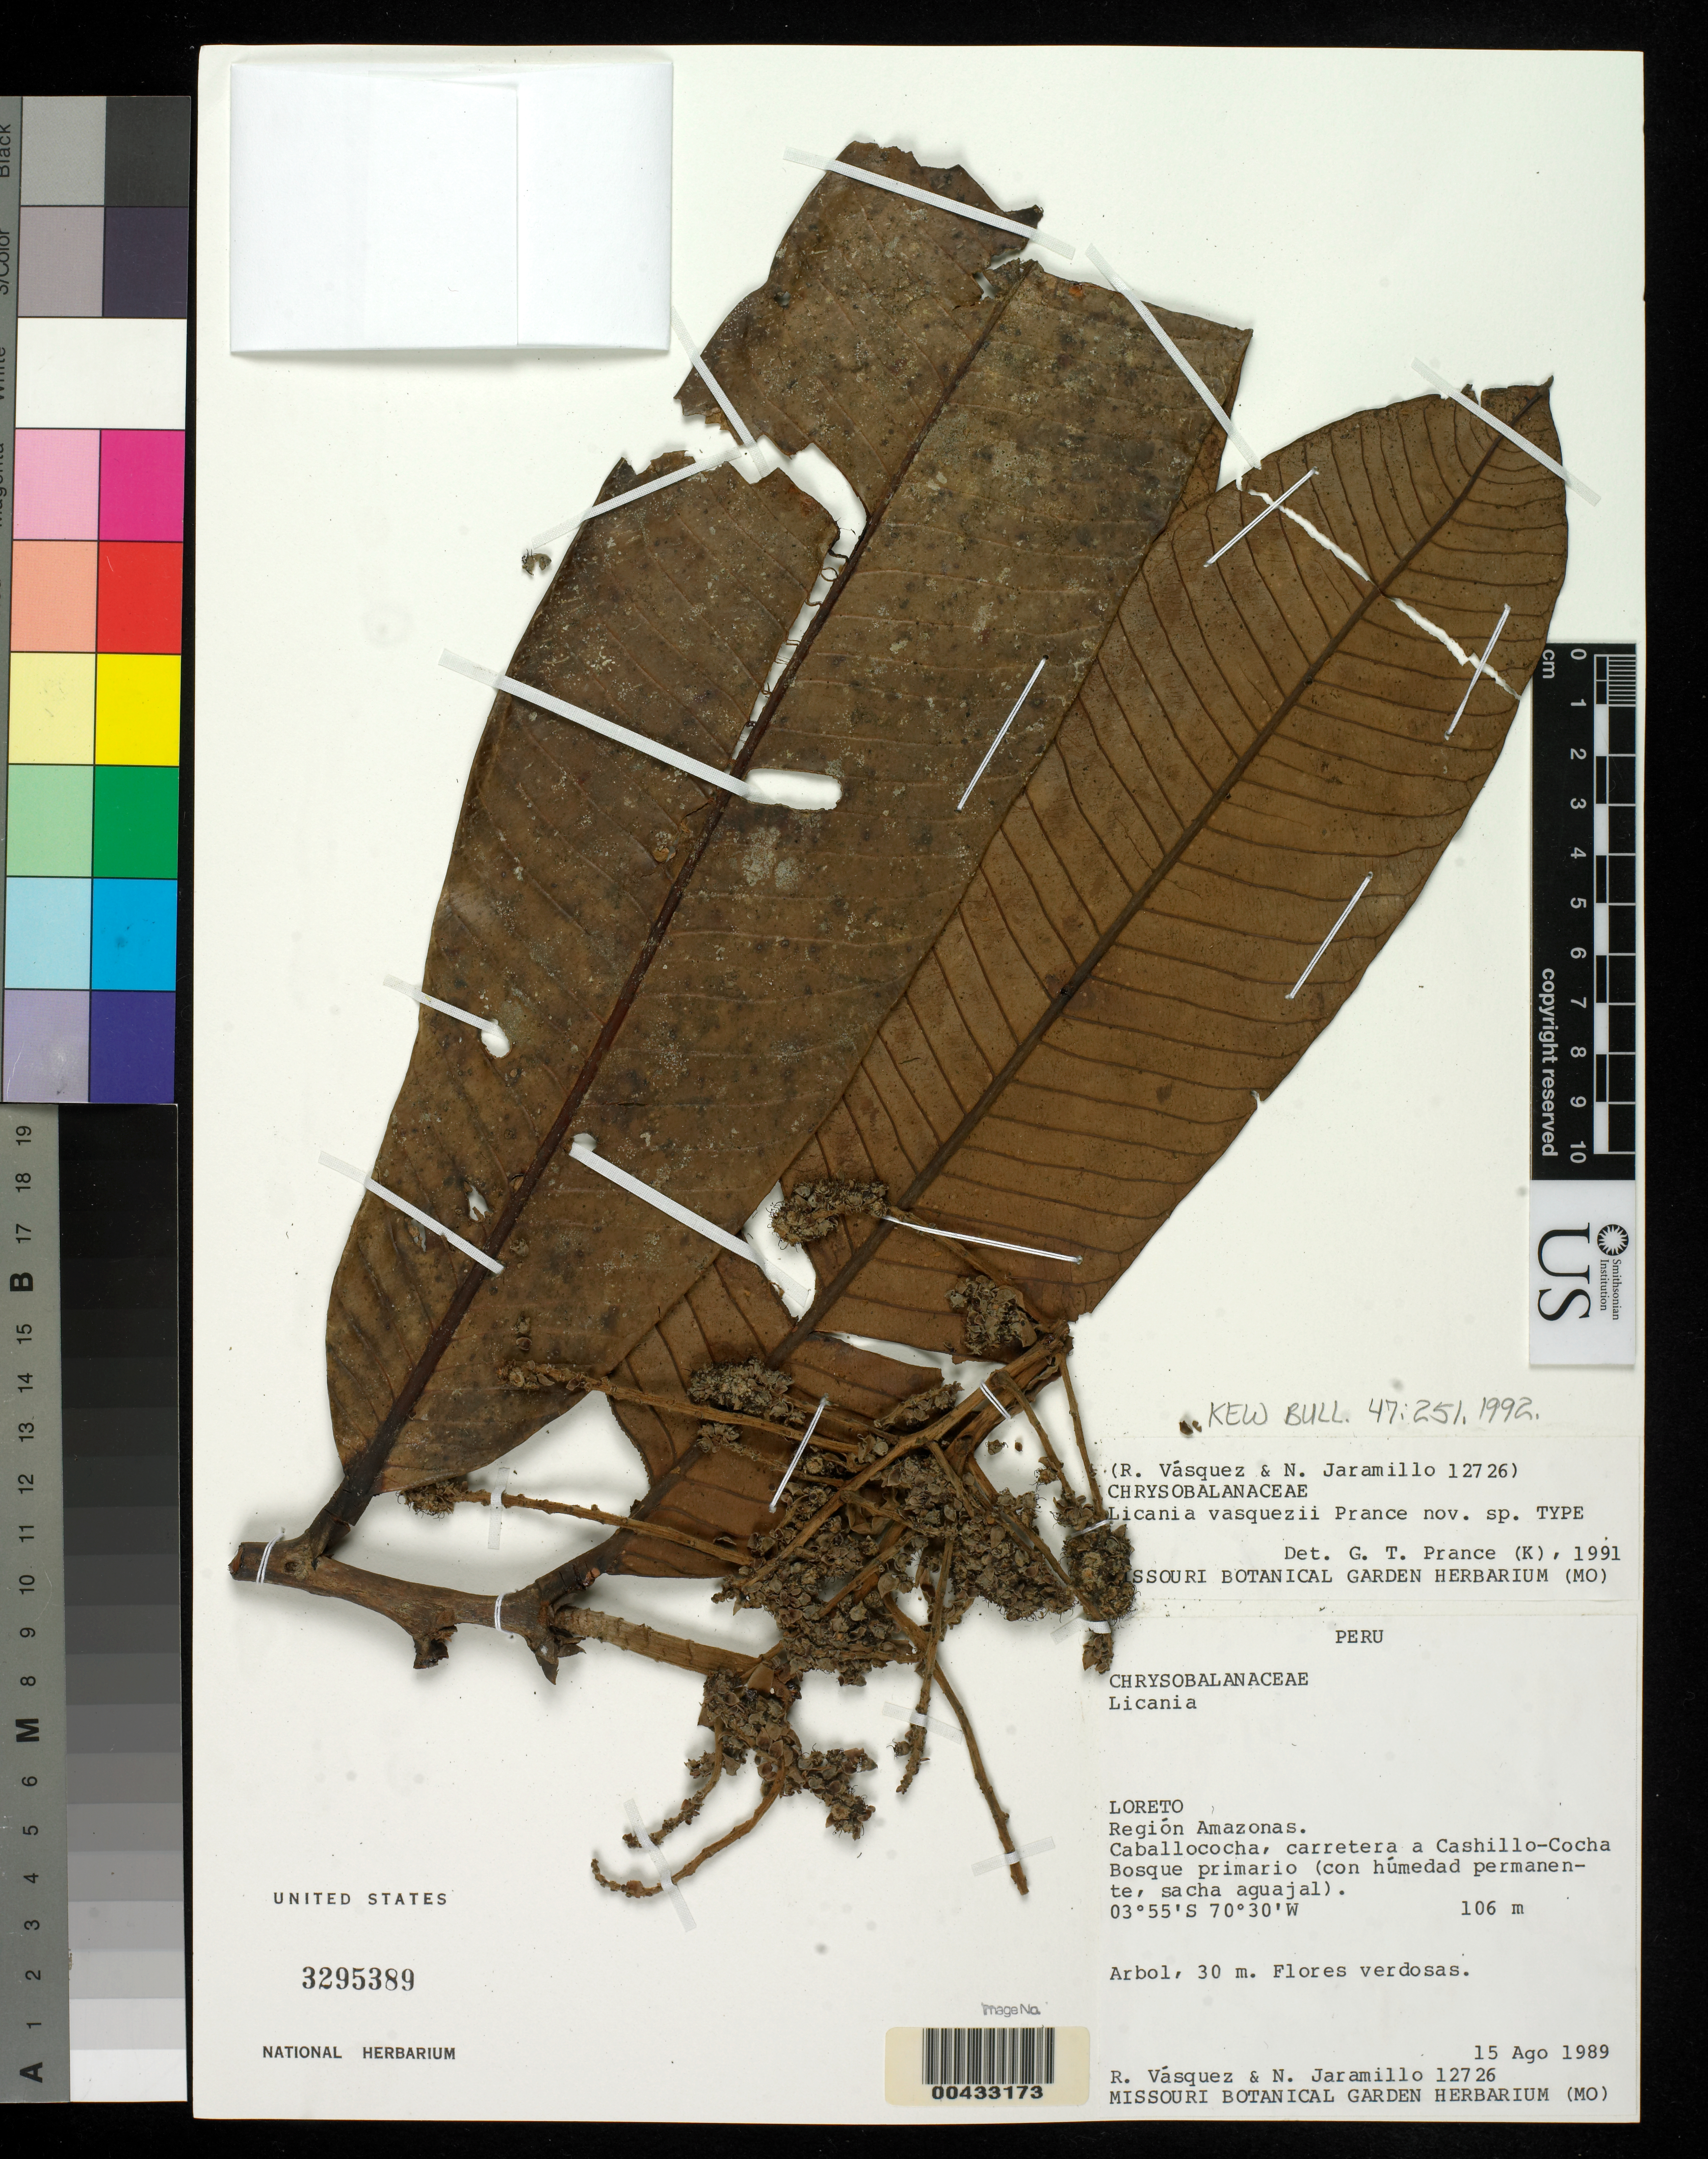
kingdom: Plantae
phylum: Tracheophyta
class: Magnoliopsida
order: Malpighiales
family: Chrysobalanaceae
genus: Licania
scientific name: Licania vasquezii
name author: Prance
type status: Isotype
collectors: R. Vásquez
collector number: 12726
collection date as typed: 15 Aug 1989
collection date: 1989-08-15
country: Peru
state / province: Loreto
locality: Caballococha, carretera a Cashillo-Cocha.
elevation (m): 106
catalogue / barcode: US 3295389